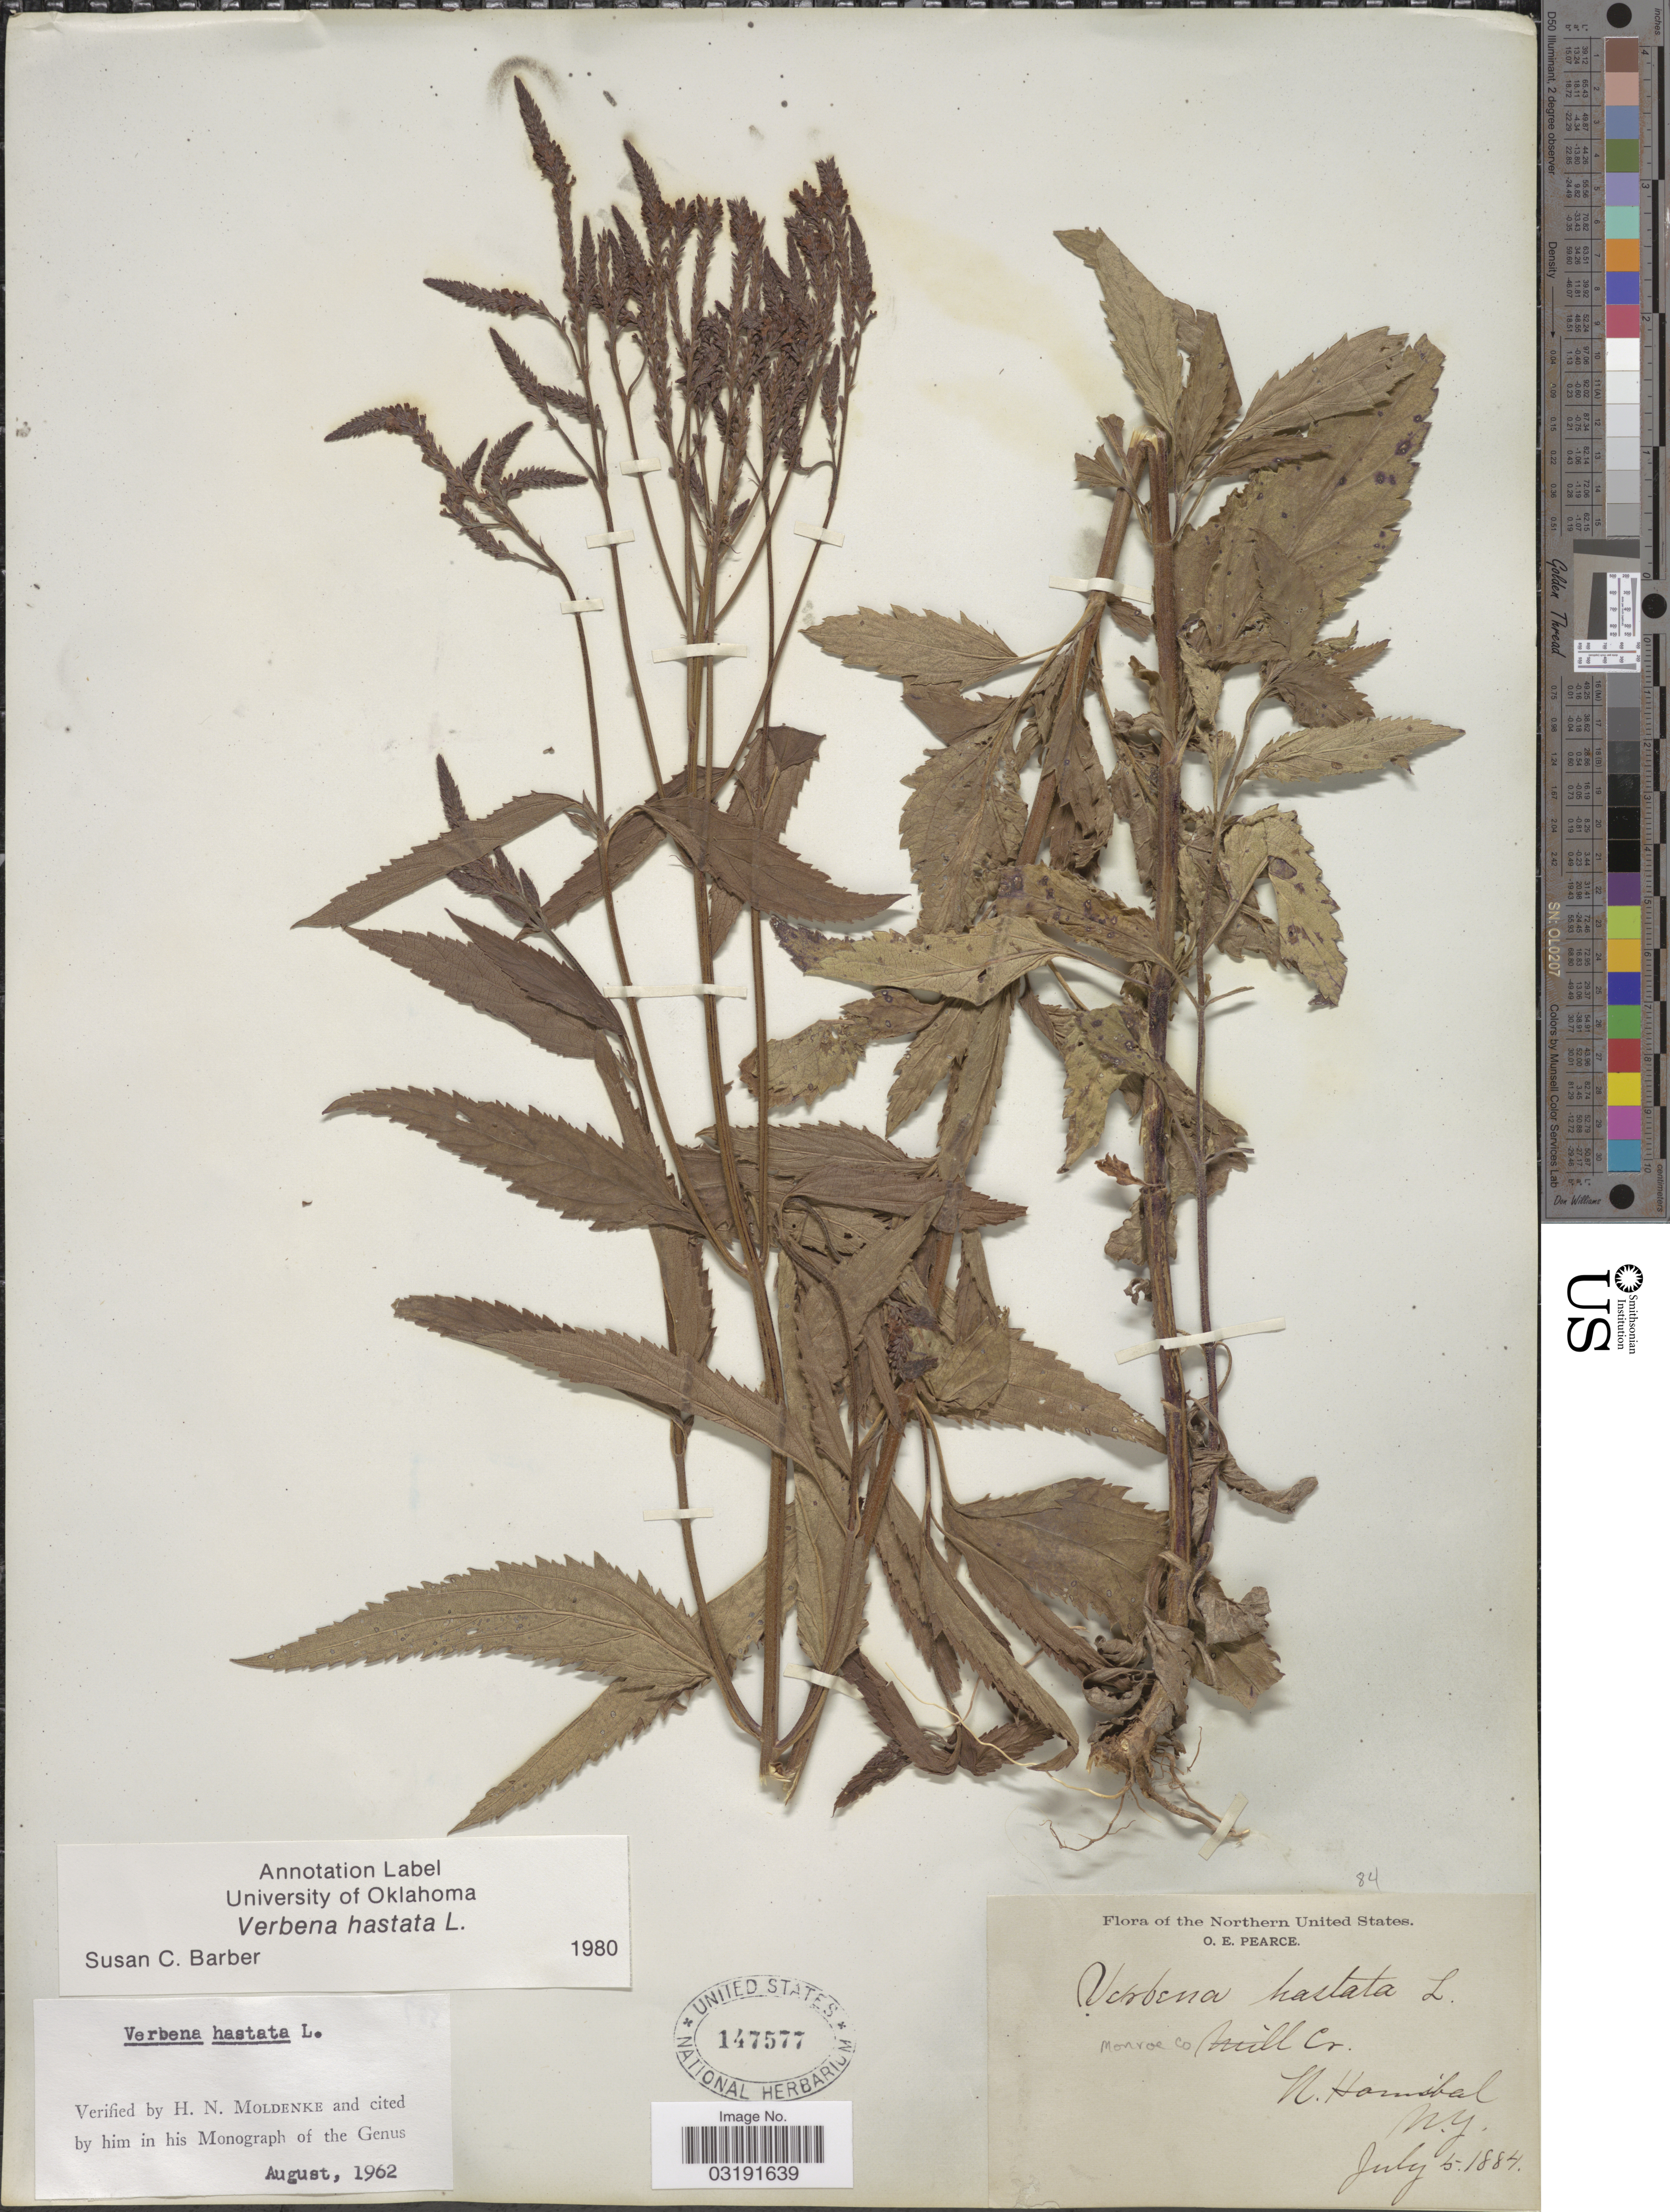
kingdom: Plantae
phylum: Tracheophyta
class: Magnoliopsida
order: Lamiales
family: Verbenaceae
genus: Verbena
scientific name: Verbena hastata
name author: L.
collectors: O. E. Pearce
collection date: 1884-07-05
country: United States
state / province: New York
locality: Monroe Co, Mill Cr., N. Hannibal.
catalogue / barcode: US 147577